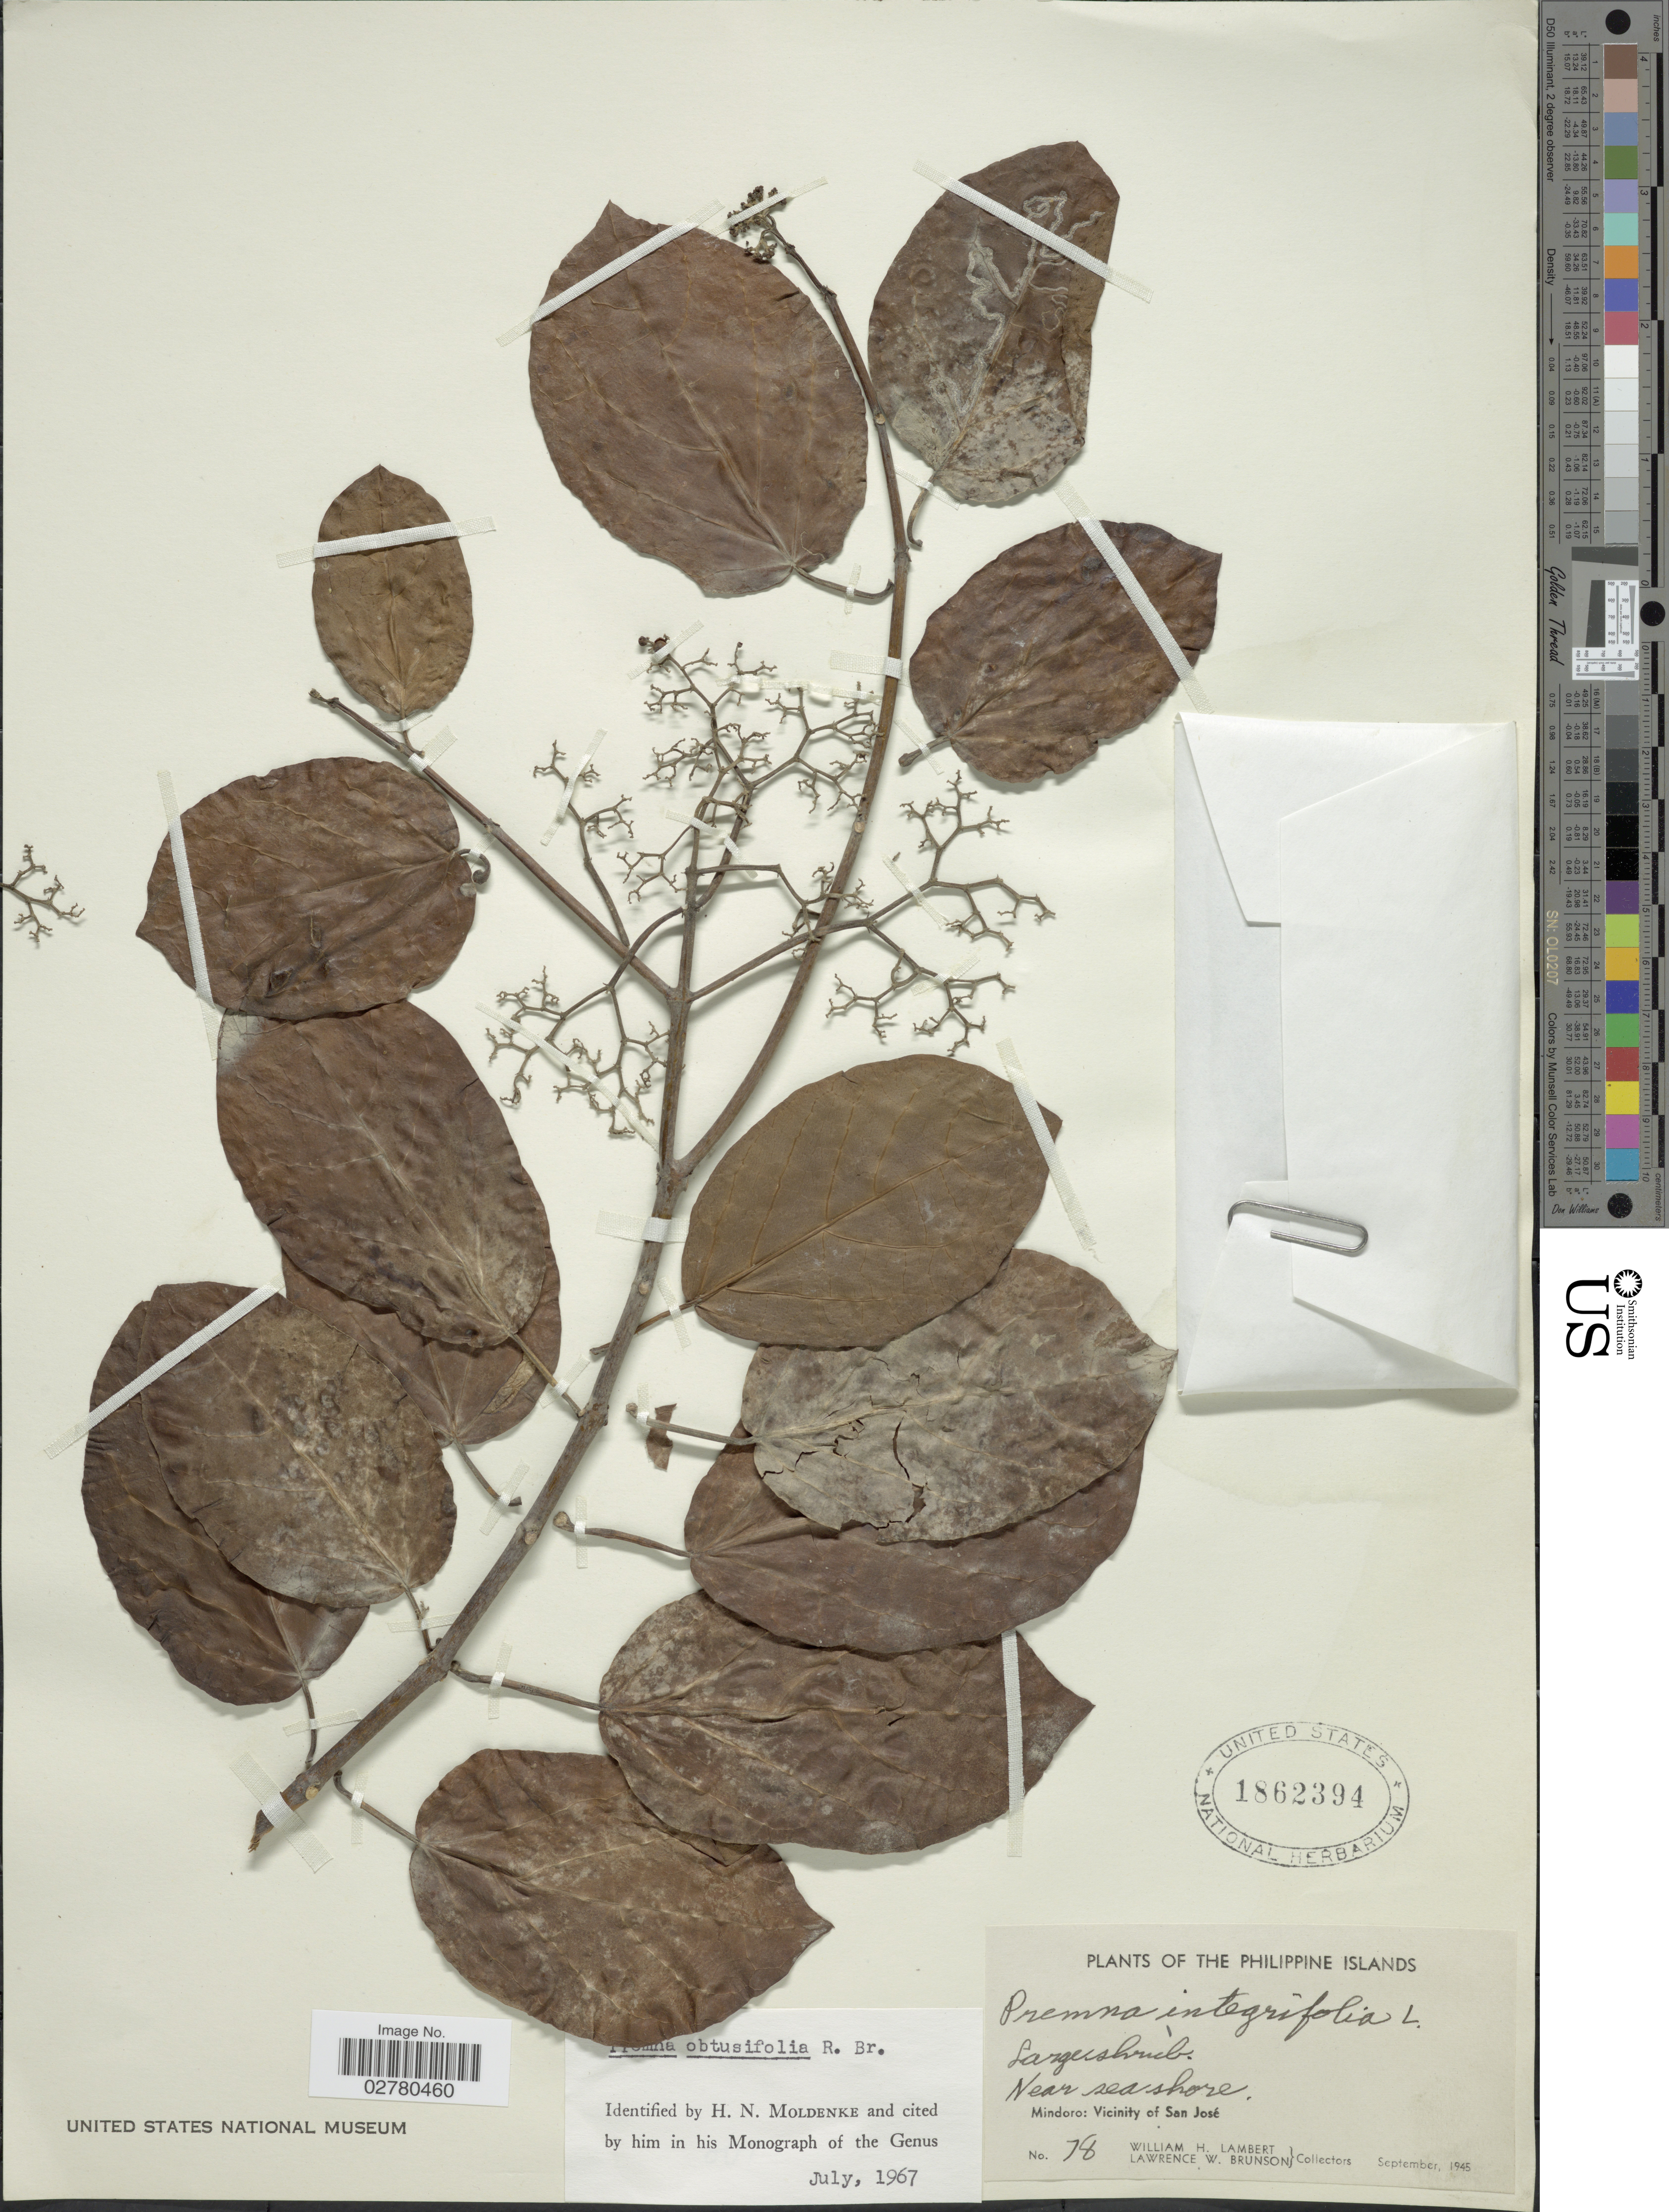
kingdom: Plantae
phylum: Tracheophyta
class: Magnoliopsida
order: Lamiales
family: Lamiaceae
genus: Premna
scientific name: Premna obtusifolia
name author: R. Br.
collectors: W. Lambert & L. Brunson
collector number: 78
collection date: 1945-09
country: Philippines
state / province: Mimaropa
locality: Near sea shore, Mindoro, Vicinity of San José.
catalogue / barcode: US 1862394